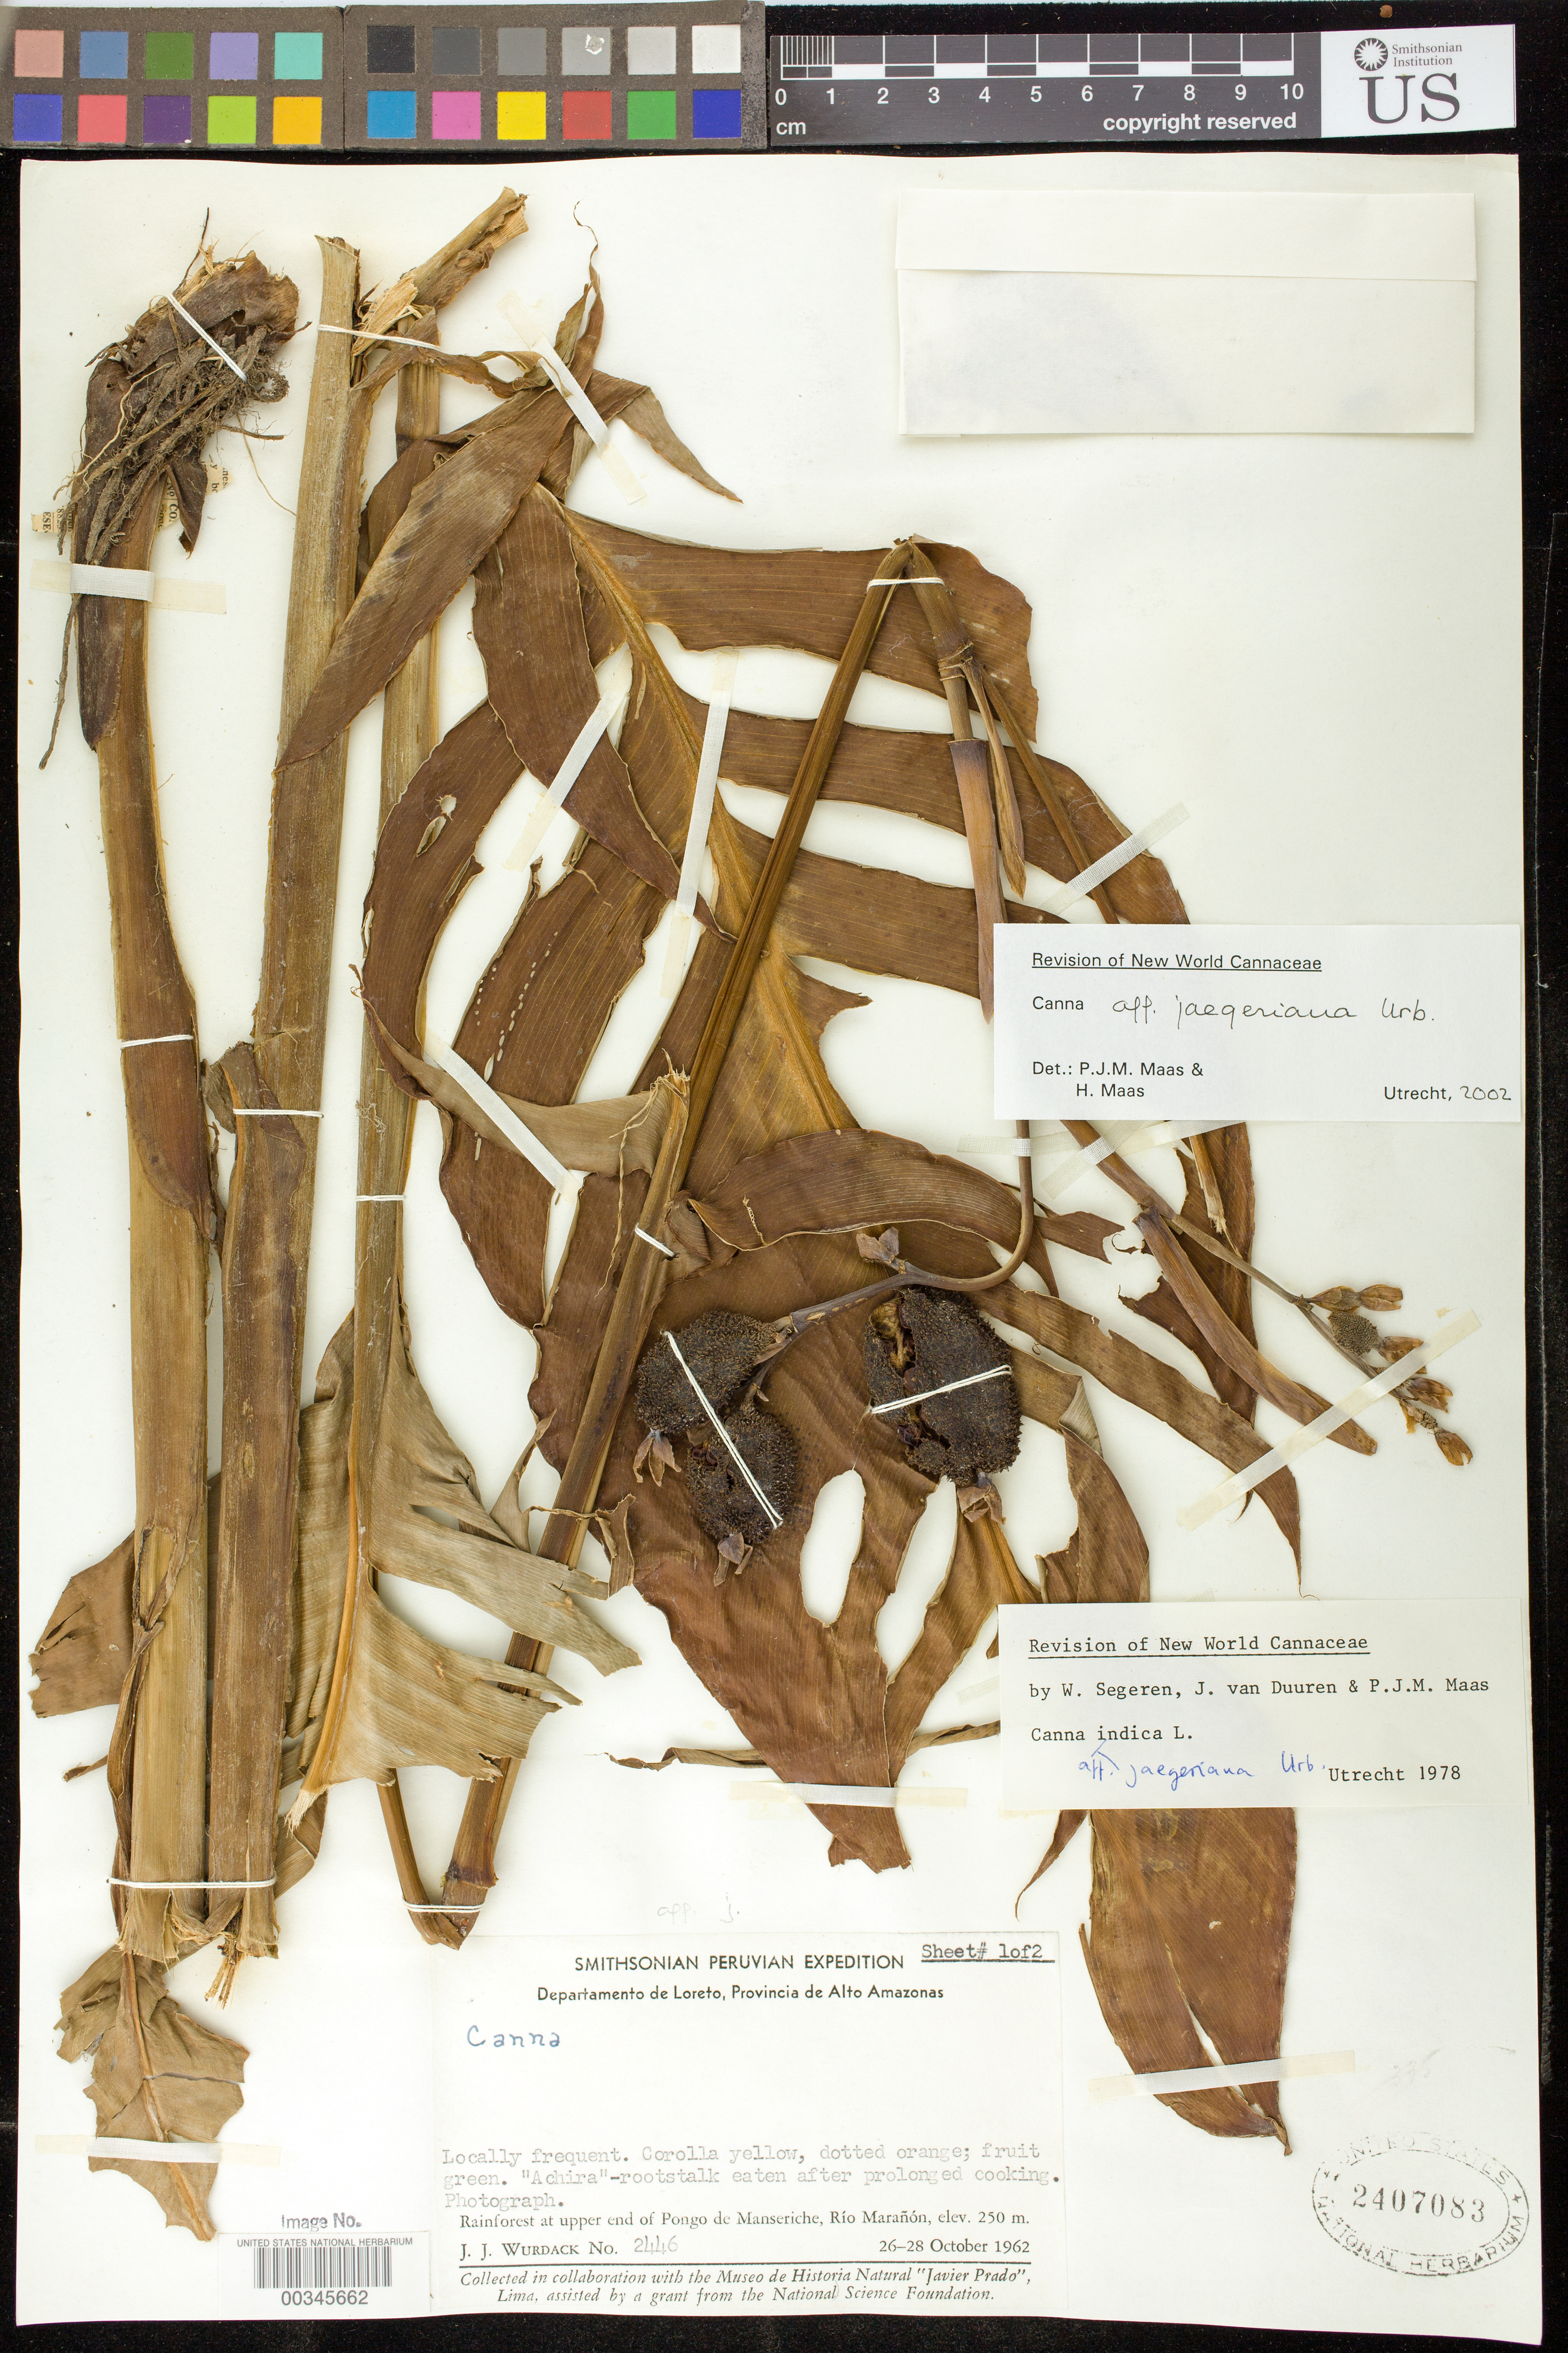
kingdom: Plantae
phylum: Tracheophyta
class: Liliopsida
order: Zingiberales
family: Cannaceae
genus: Canna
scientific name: Canna jaegeriana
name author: Urb.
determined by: Maas, Paul J. M.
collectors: J. J. Wurdack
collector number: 2446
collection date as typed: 26 Oct 1962 to 28 Oct 1962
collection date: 1962-10-26/1962-10-28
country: Peru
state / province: Loreto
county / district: Alto Amazonas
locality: Rainforest at upper end of pongo de manseriche, rio maranon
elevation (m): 250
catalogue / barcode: US 2407083